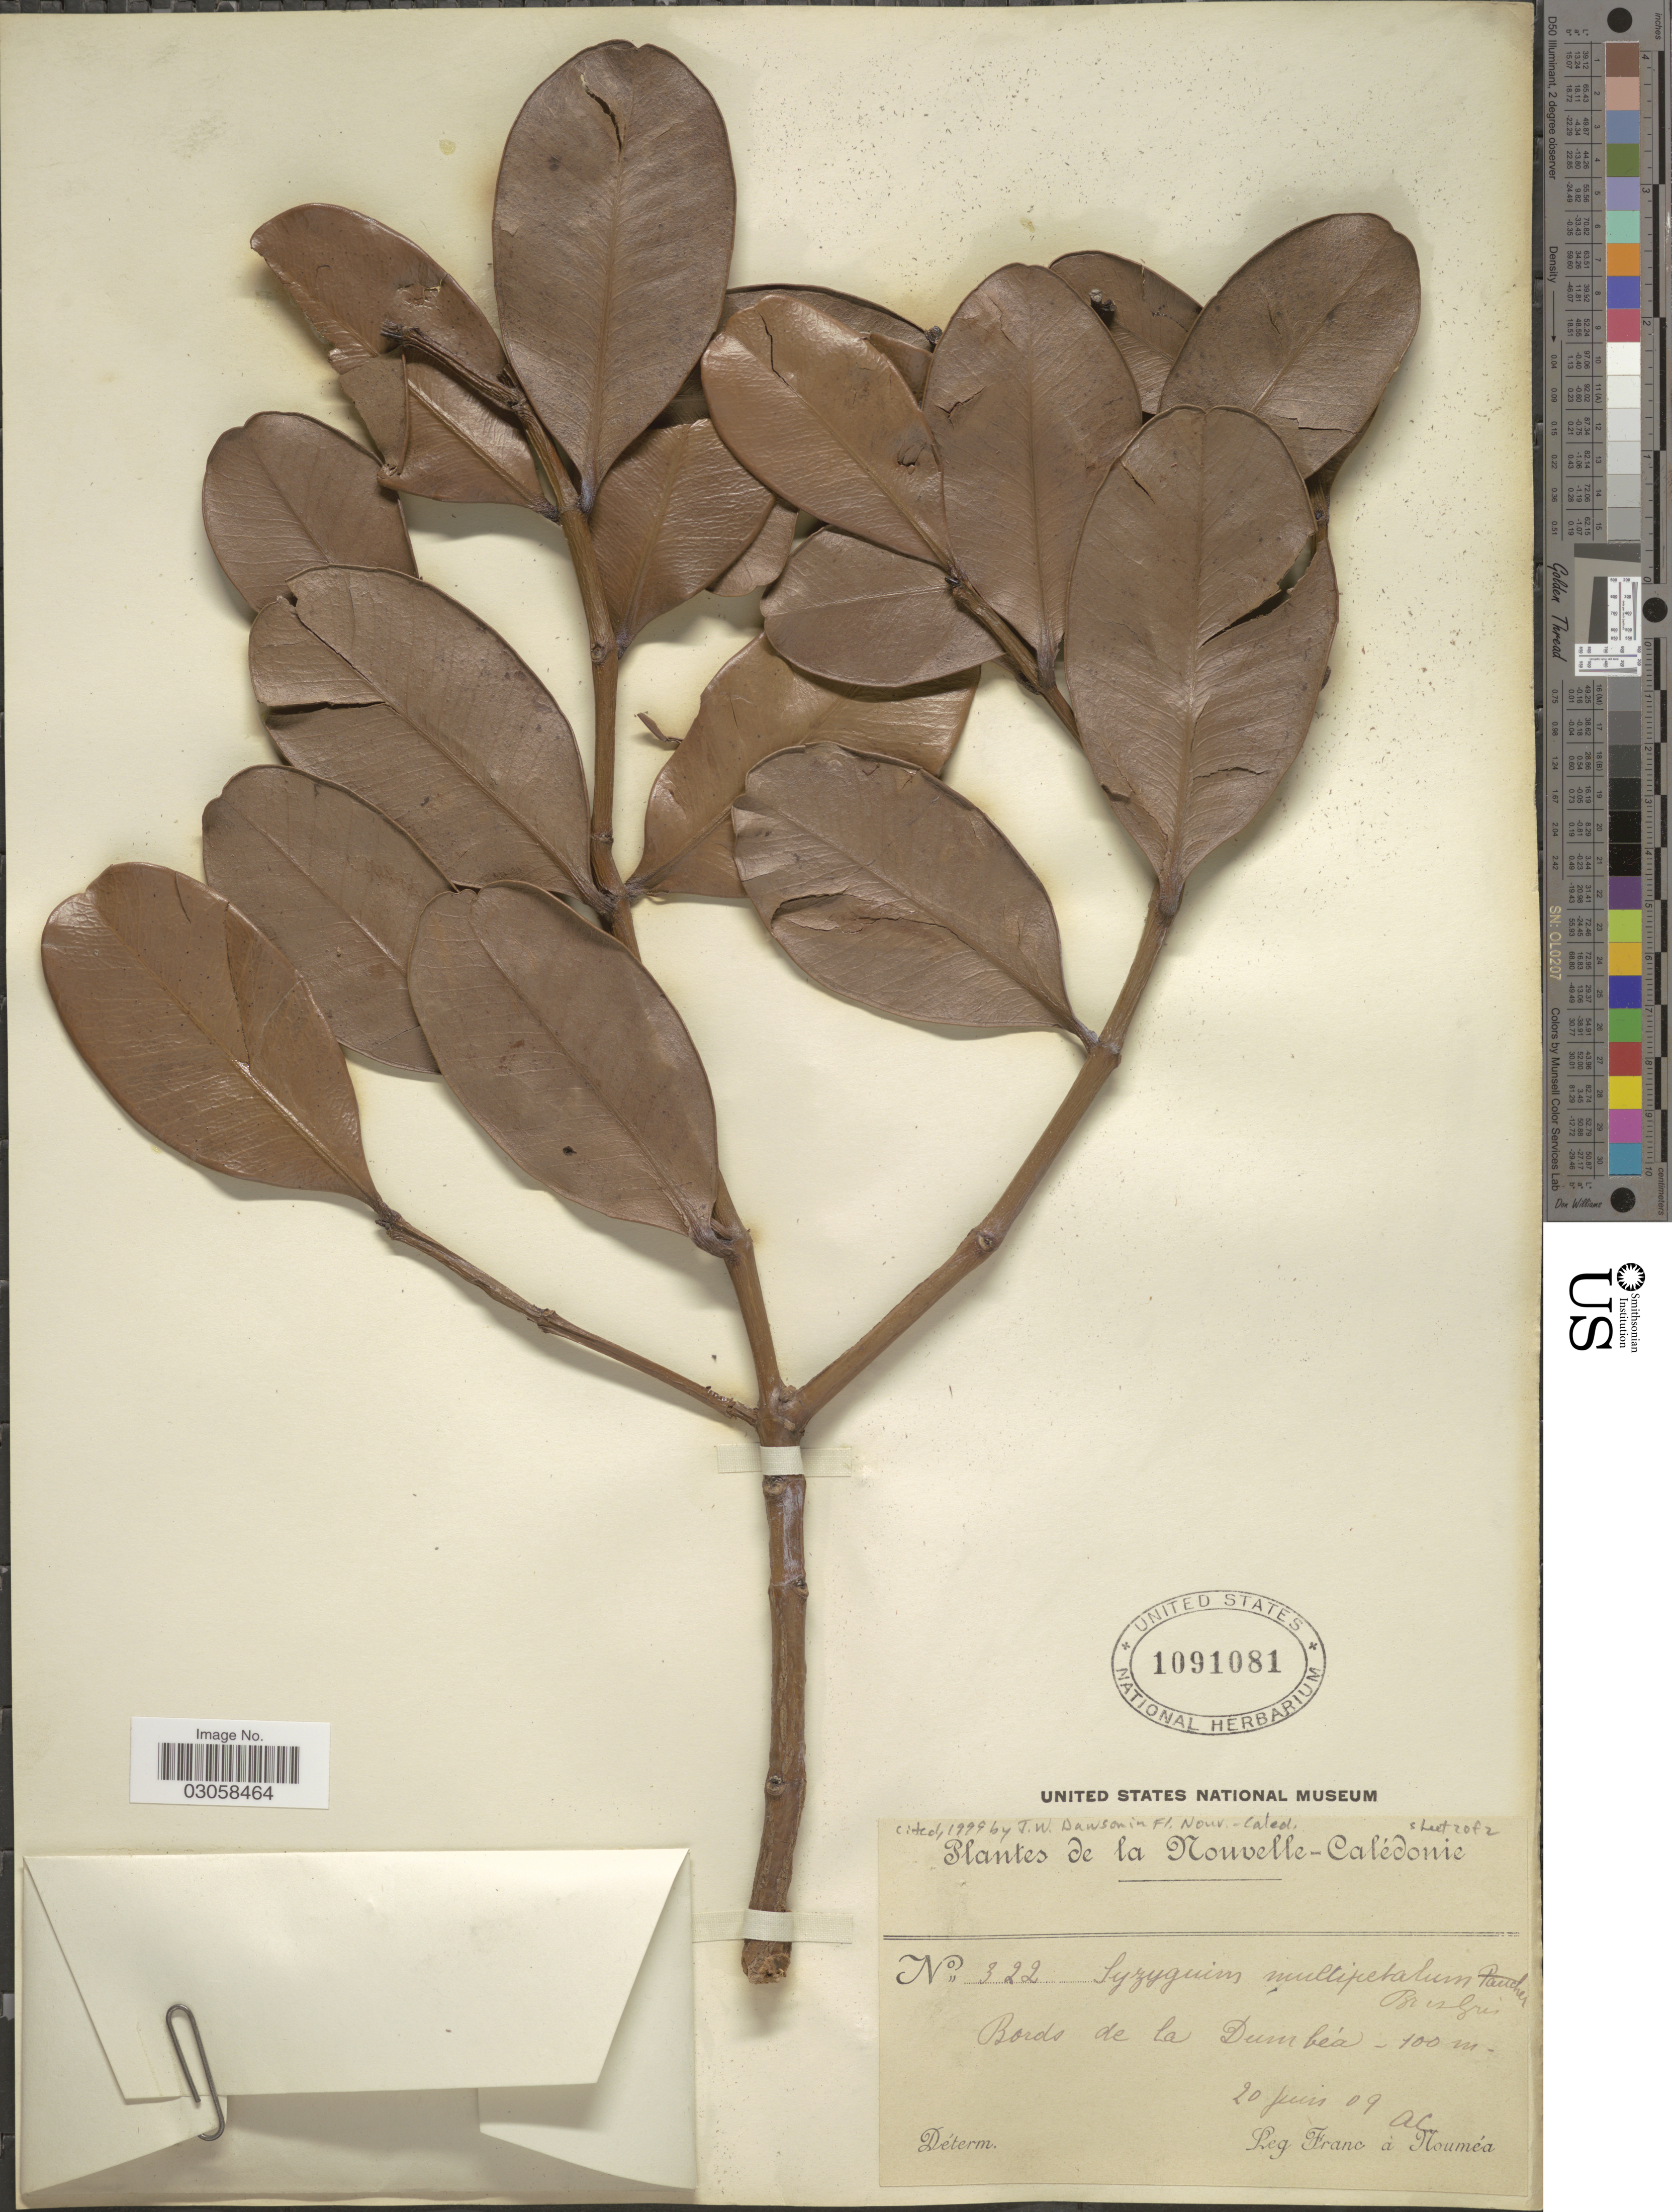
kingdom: Plantae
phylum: Tracheophyta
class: Magnoliopsida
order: Myrtales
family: Myrtaceae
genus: Syzygium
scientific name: Syzygium multipetalum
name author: Pancher ex Brongn. & Gris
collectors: Franc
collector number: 322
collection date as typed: Transcribed d/m/y: 20/6/9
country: New Caledonia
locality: Nouvelle-Calédonie. Bords de la Dumbéa.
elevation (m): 100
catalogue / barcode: US 1091081